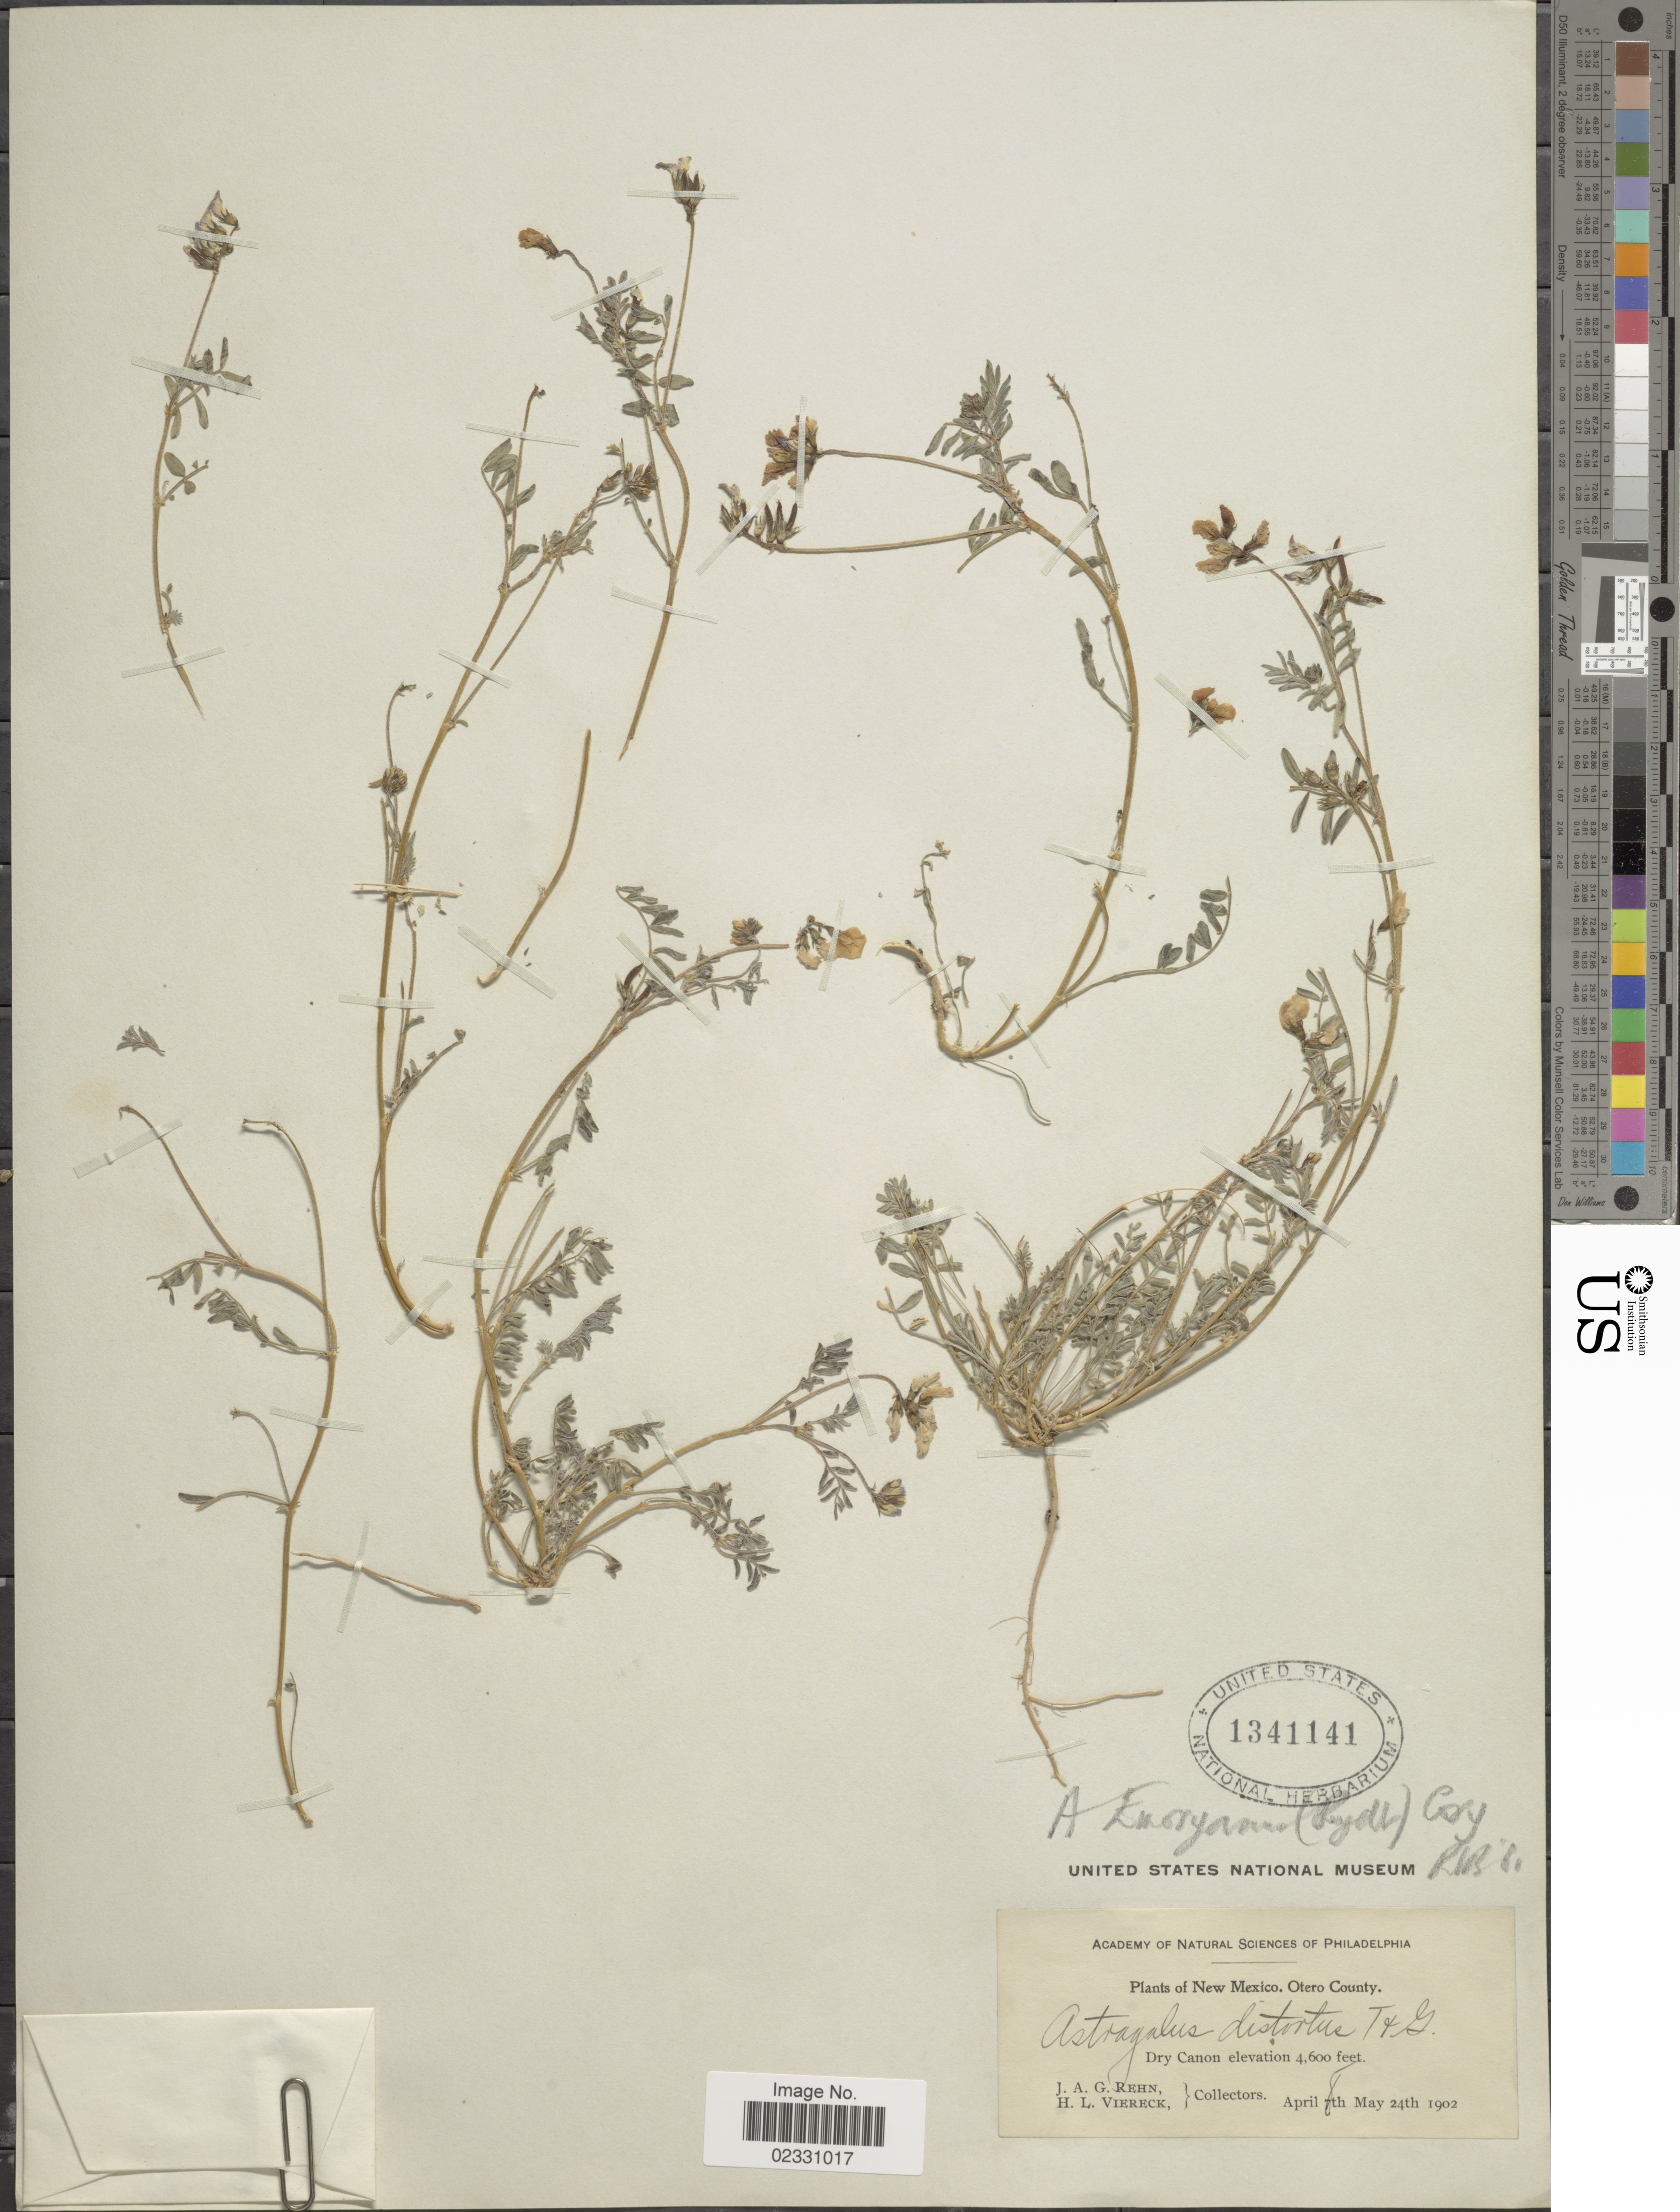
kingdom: Plantae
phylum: Tracheophyta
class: Magnoliopsida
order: Fabales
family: Fabaceae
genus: Astragalus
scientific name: Astragalus emoryanus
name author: (Rydb.) Cory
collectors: J. Rehn & H. L. Viereck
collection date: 1902-04-07/1902-05-24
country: United States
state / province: New Mexico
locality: Otero County, Dry Canon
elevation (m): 1402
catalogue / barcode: US 1341141